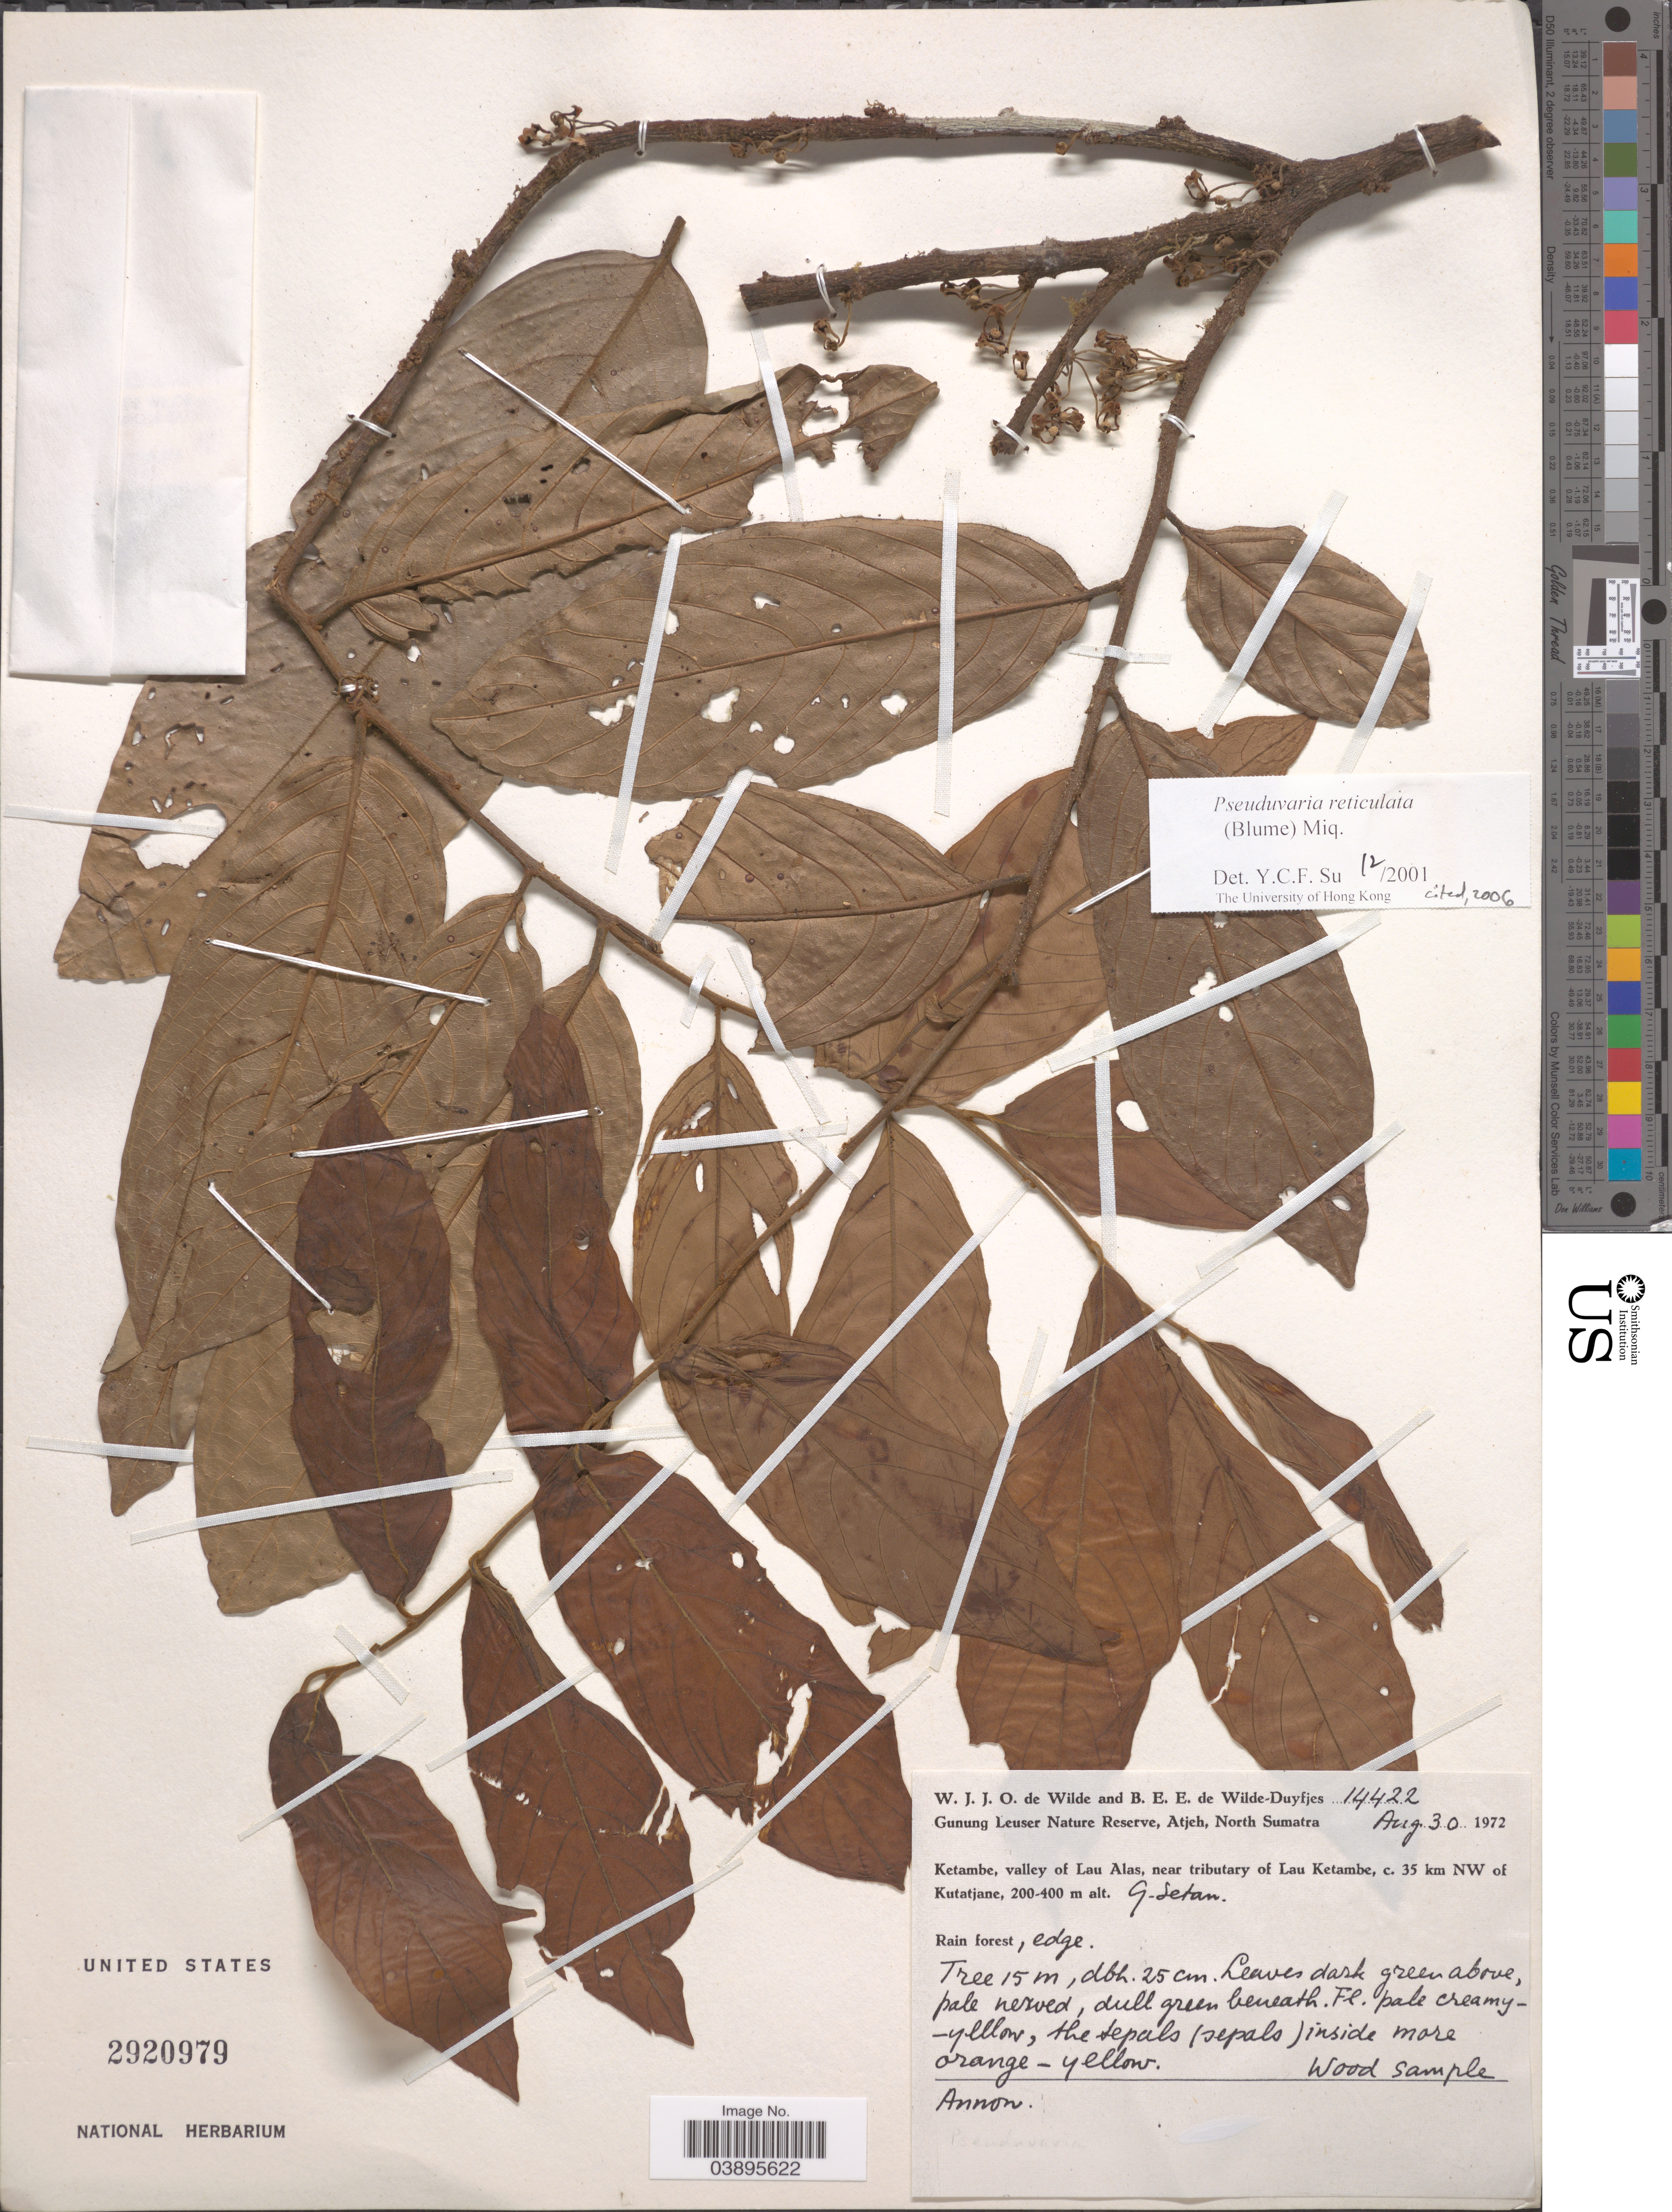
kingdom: Plantae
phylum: Tracheophyta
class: Magnoliopsida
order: Magnoliales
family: Annonaceae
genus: Pseuduvaria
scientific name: Pseuduvaria reticulata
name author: (Blume) Miq.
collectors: W. J. de Wilde & B. E. de Wilde-Duyfjes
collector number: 14422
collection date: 1972-08-30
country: Indonesia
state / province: Sumatra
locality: Gunung Leuser Nature Reserve, Atjeh, North Sumatra. Ketambe; valley of Lau Alas, near tributary of Lau Ketambe, c. 35 km NW of Kutatjane. G. Setan.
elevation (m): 200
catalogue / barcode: US 2920979